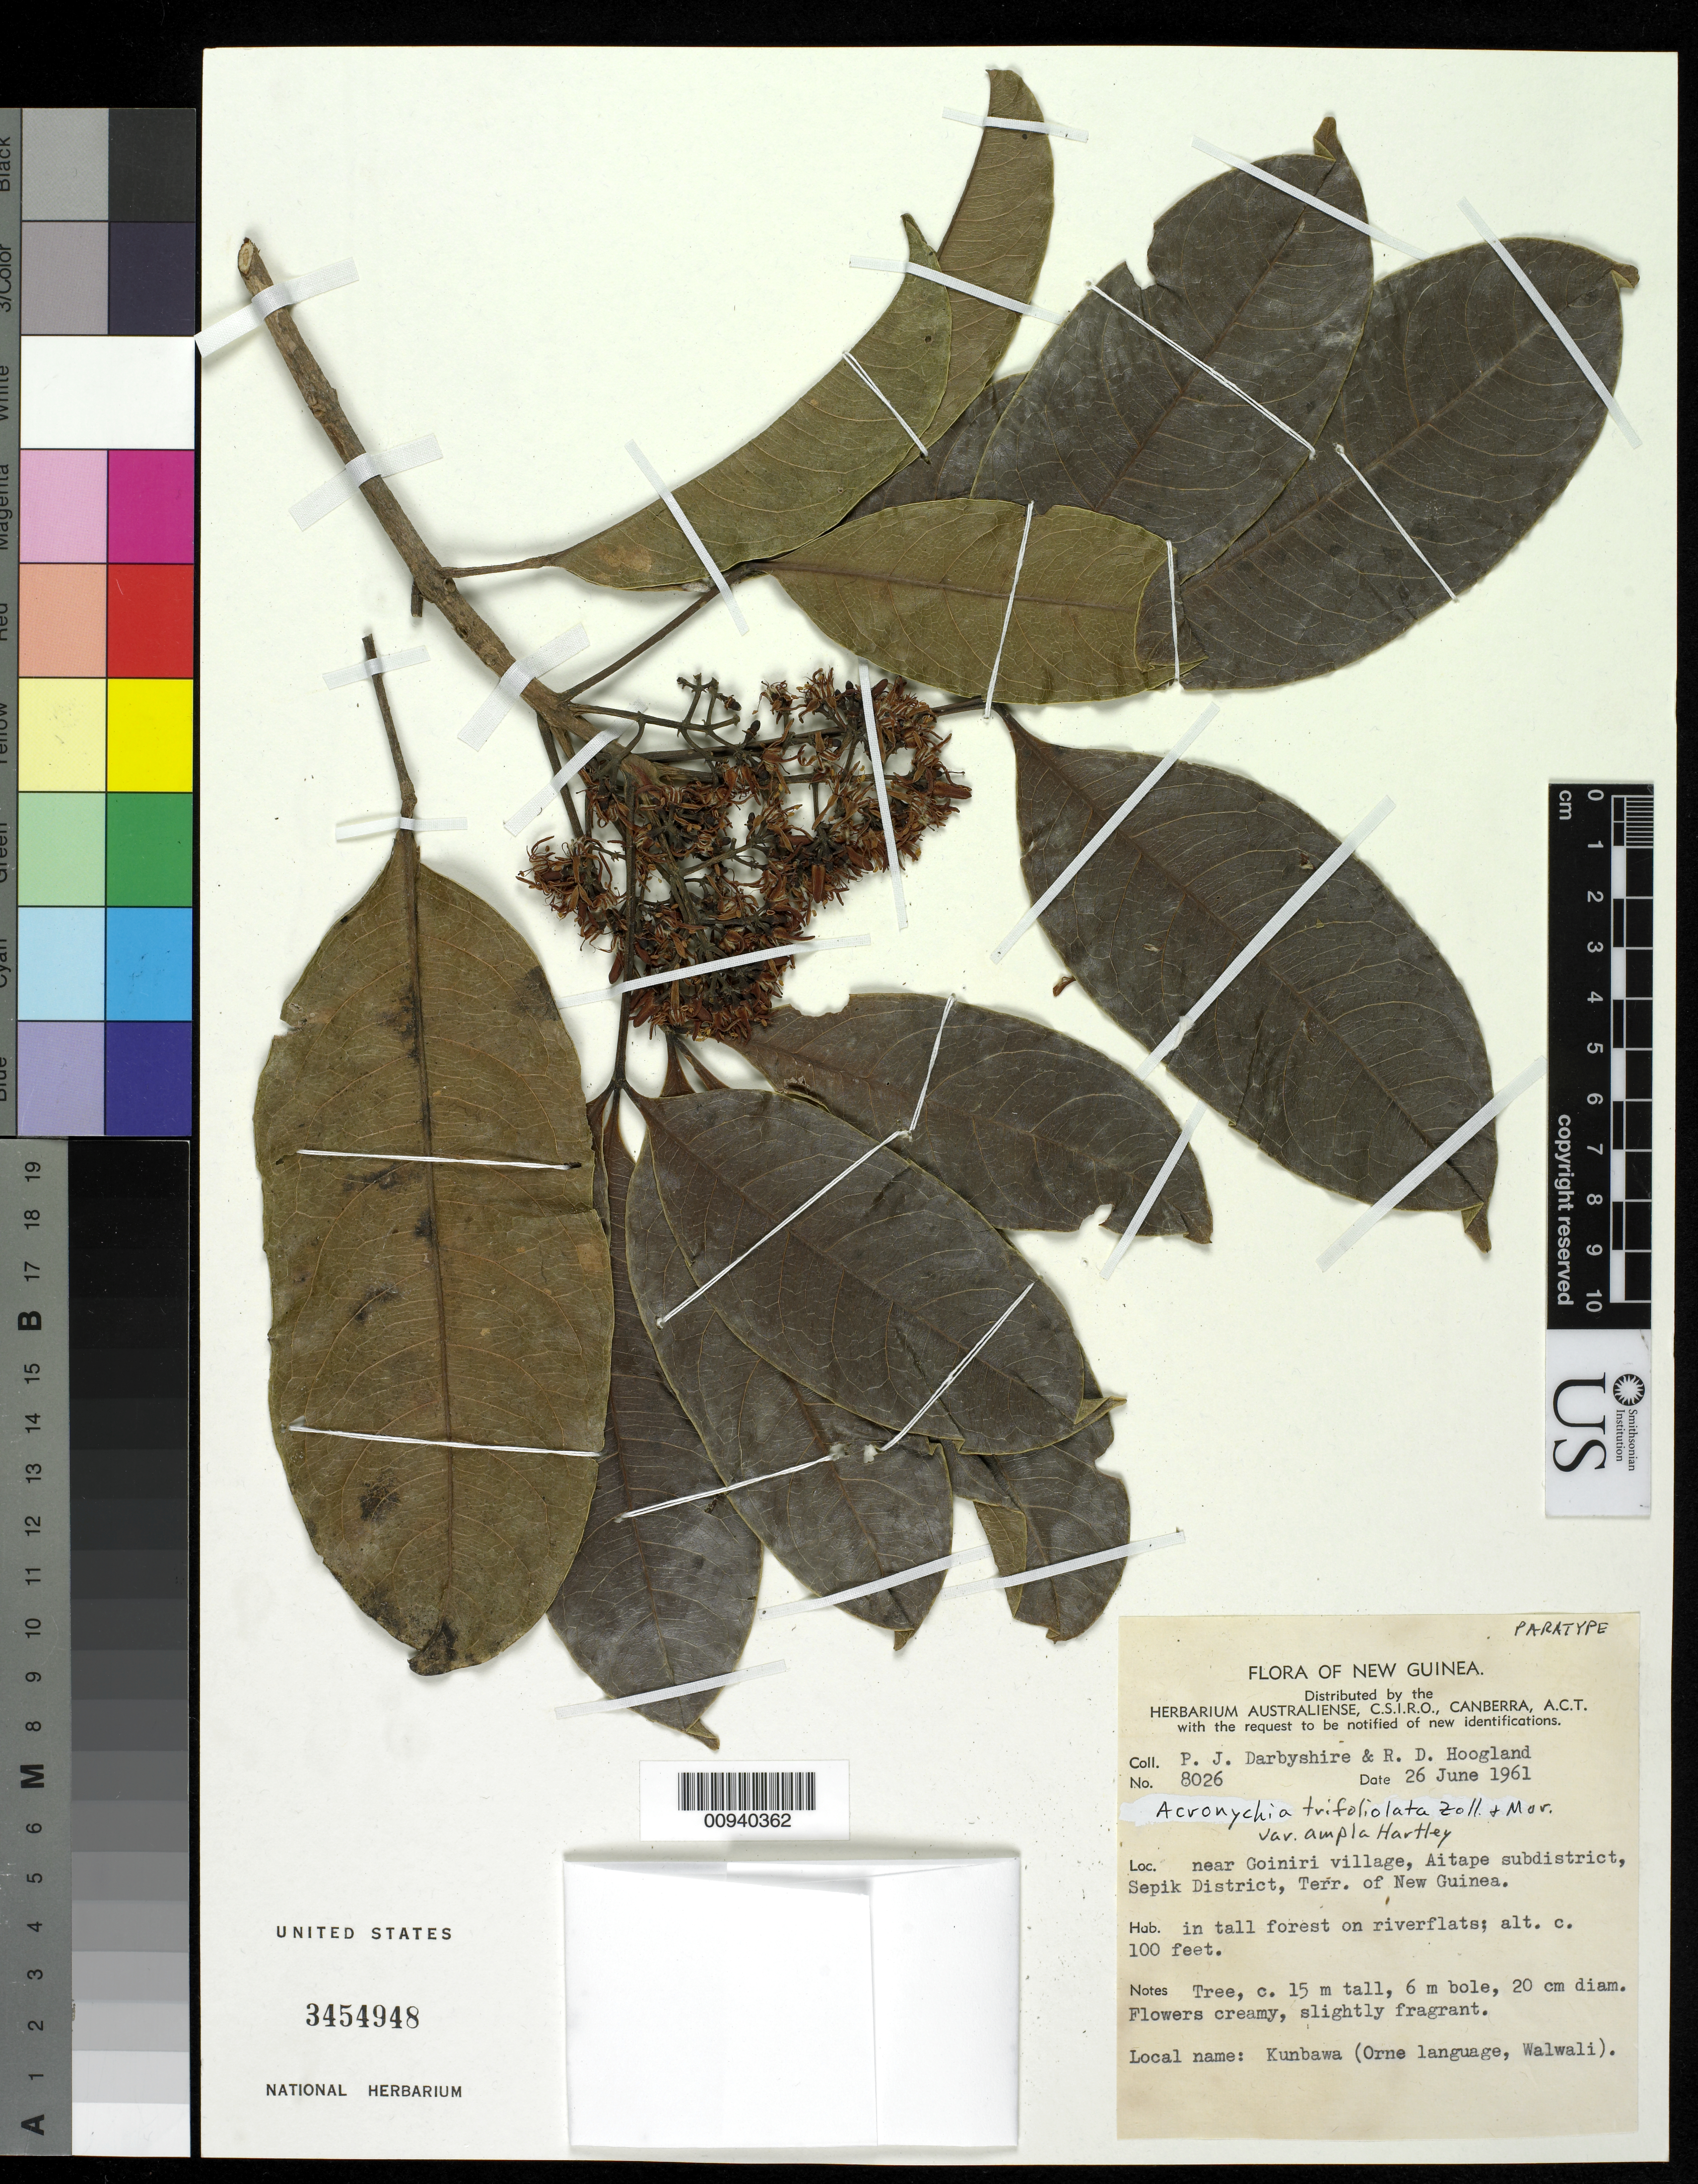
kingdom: Plantae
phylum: Tracheophyta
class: Magnoliopsida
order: Sapindales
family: Rutaceae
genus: Acronychia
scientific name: Acronychia trifoliolata var. ampla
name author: T.G. Hartley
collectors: P. Darbyshire & R. D. Hoogland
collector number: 8026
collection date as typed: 26 Jun 1961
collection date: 1961-06-26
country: Papua New Guinea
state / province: Sandaun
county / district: Aitape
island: New Guinea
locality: near Goiniri village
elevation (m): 30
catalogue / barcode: US 3454948